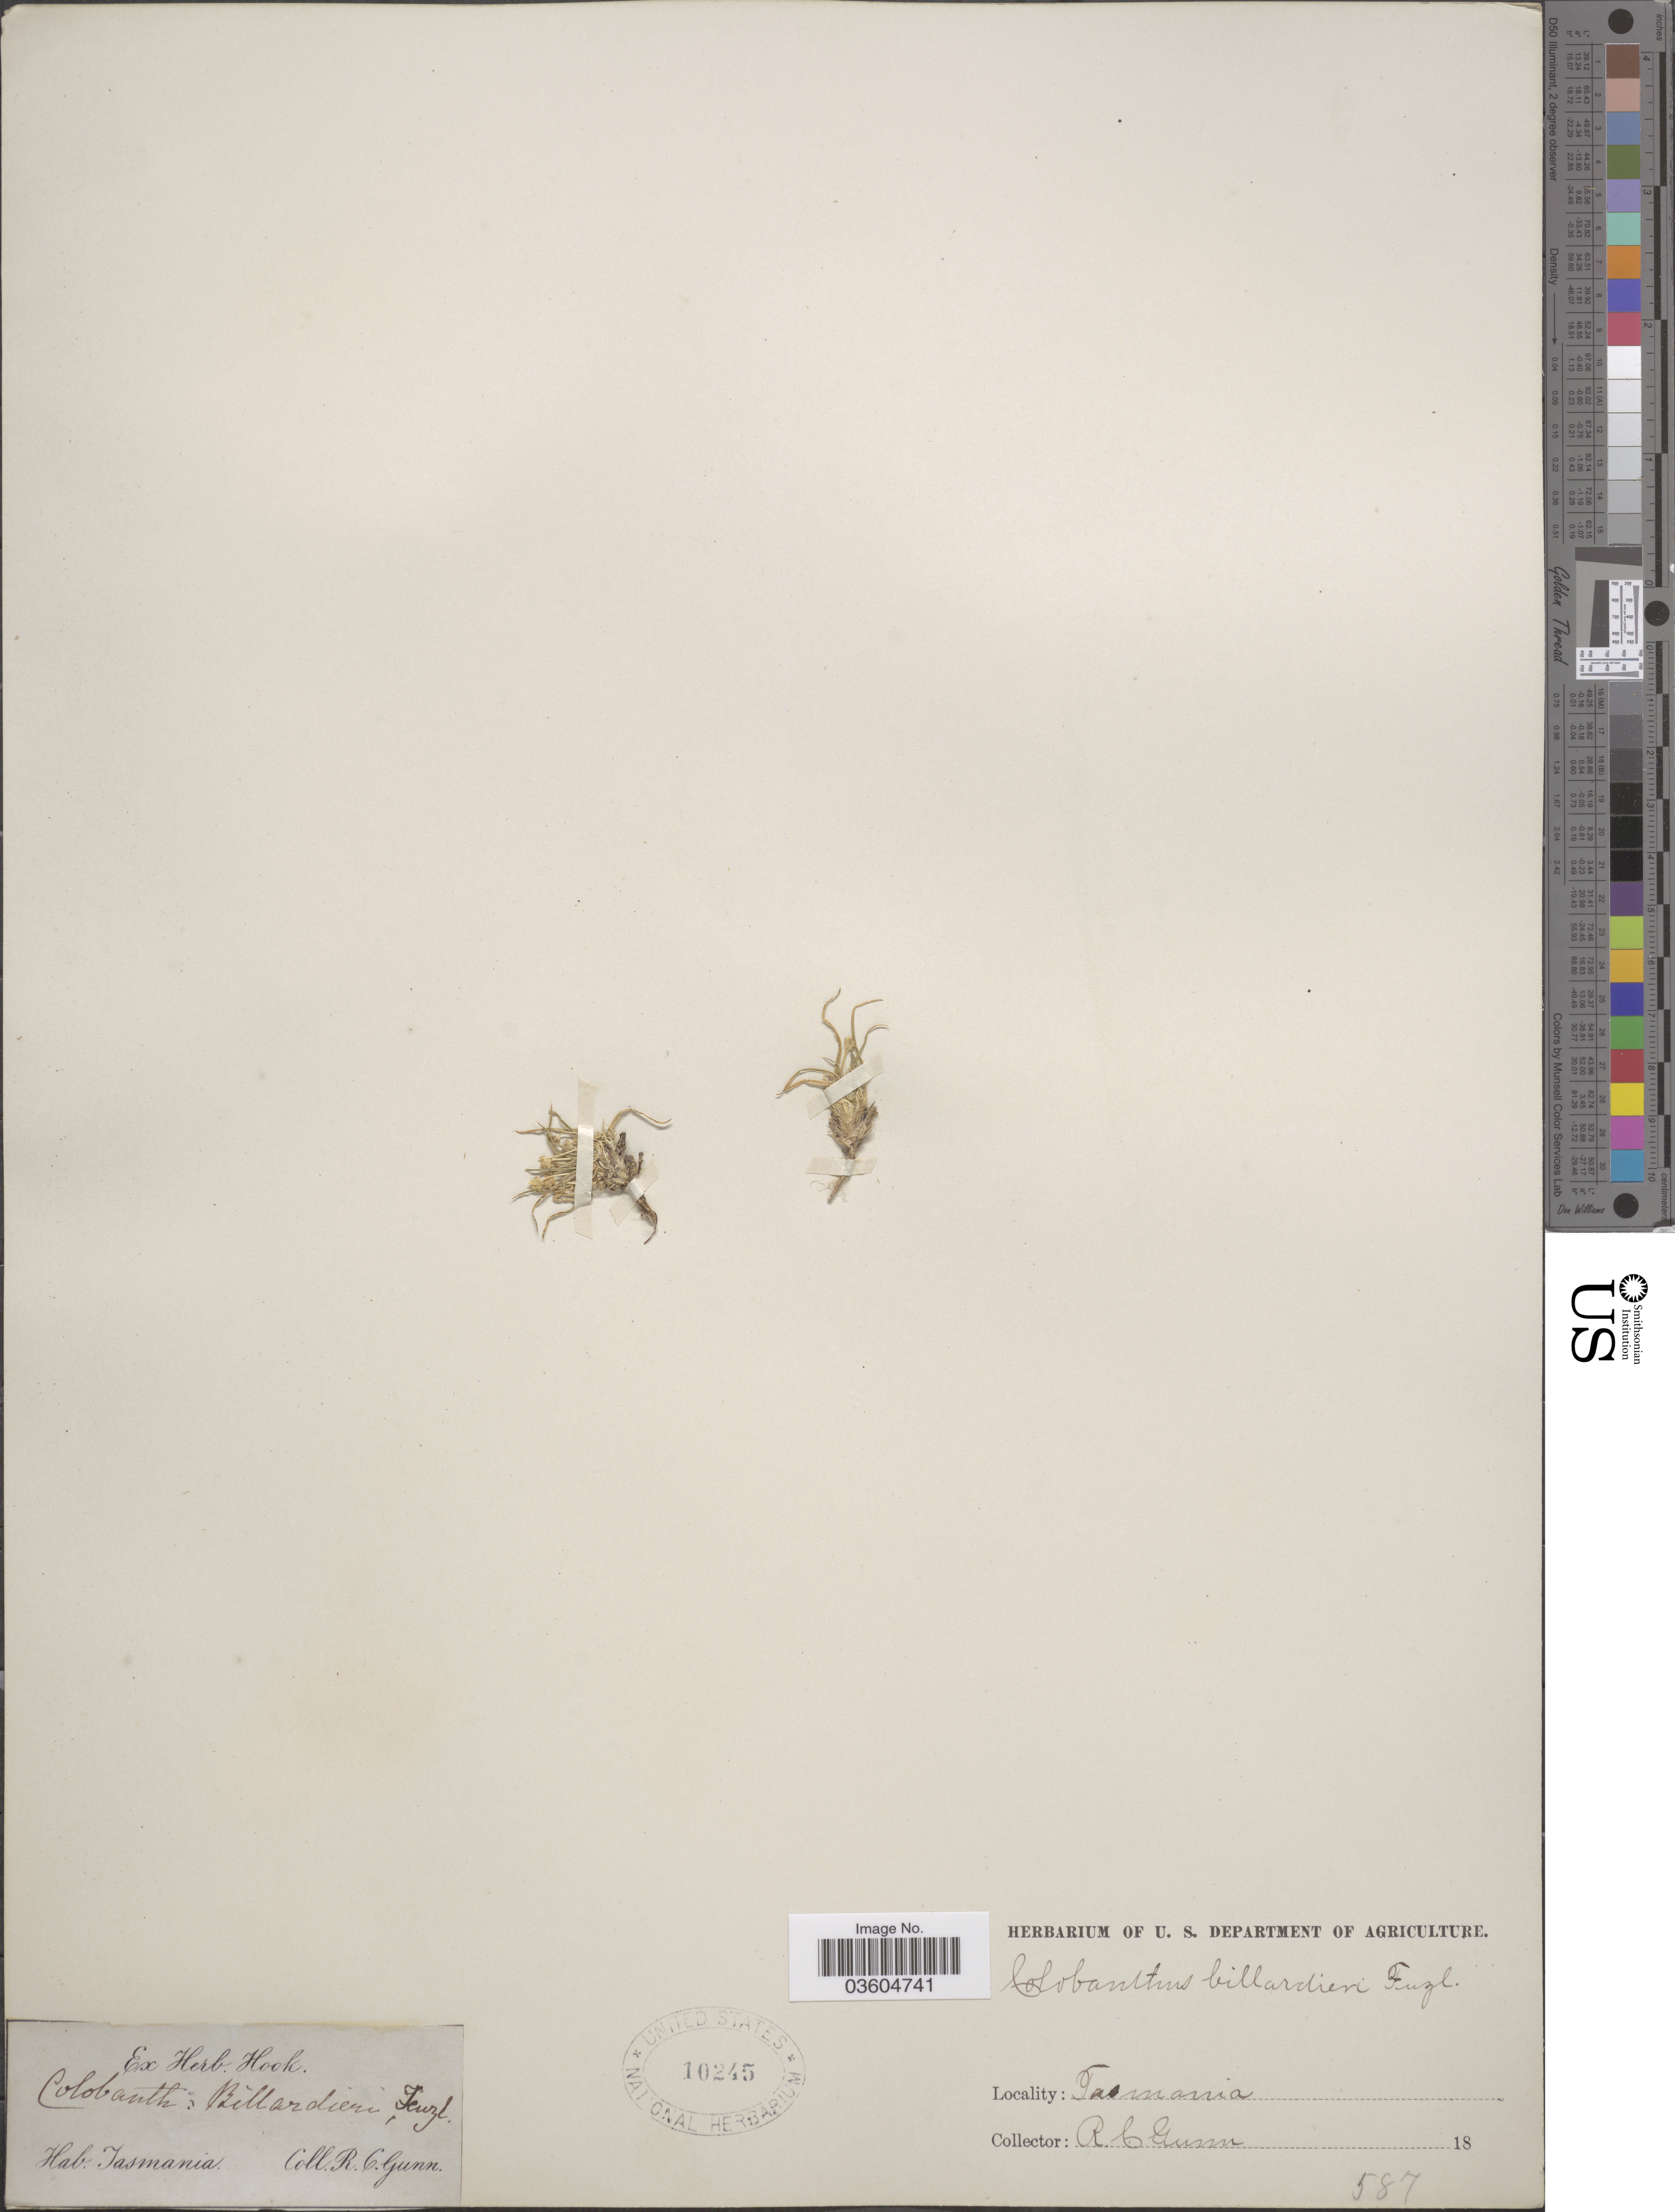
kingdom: Plantae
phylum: Tracheophyta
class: Magnoliopsida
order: Caryophyllales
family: Caryophyllaceae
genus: Colobanthus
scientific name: Colobanthus billardieri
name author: Fenzl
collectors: R. Gunn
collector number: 587?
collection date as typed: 187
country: Australia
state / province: Tasmania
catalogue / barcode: US 10245